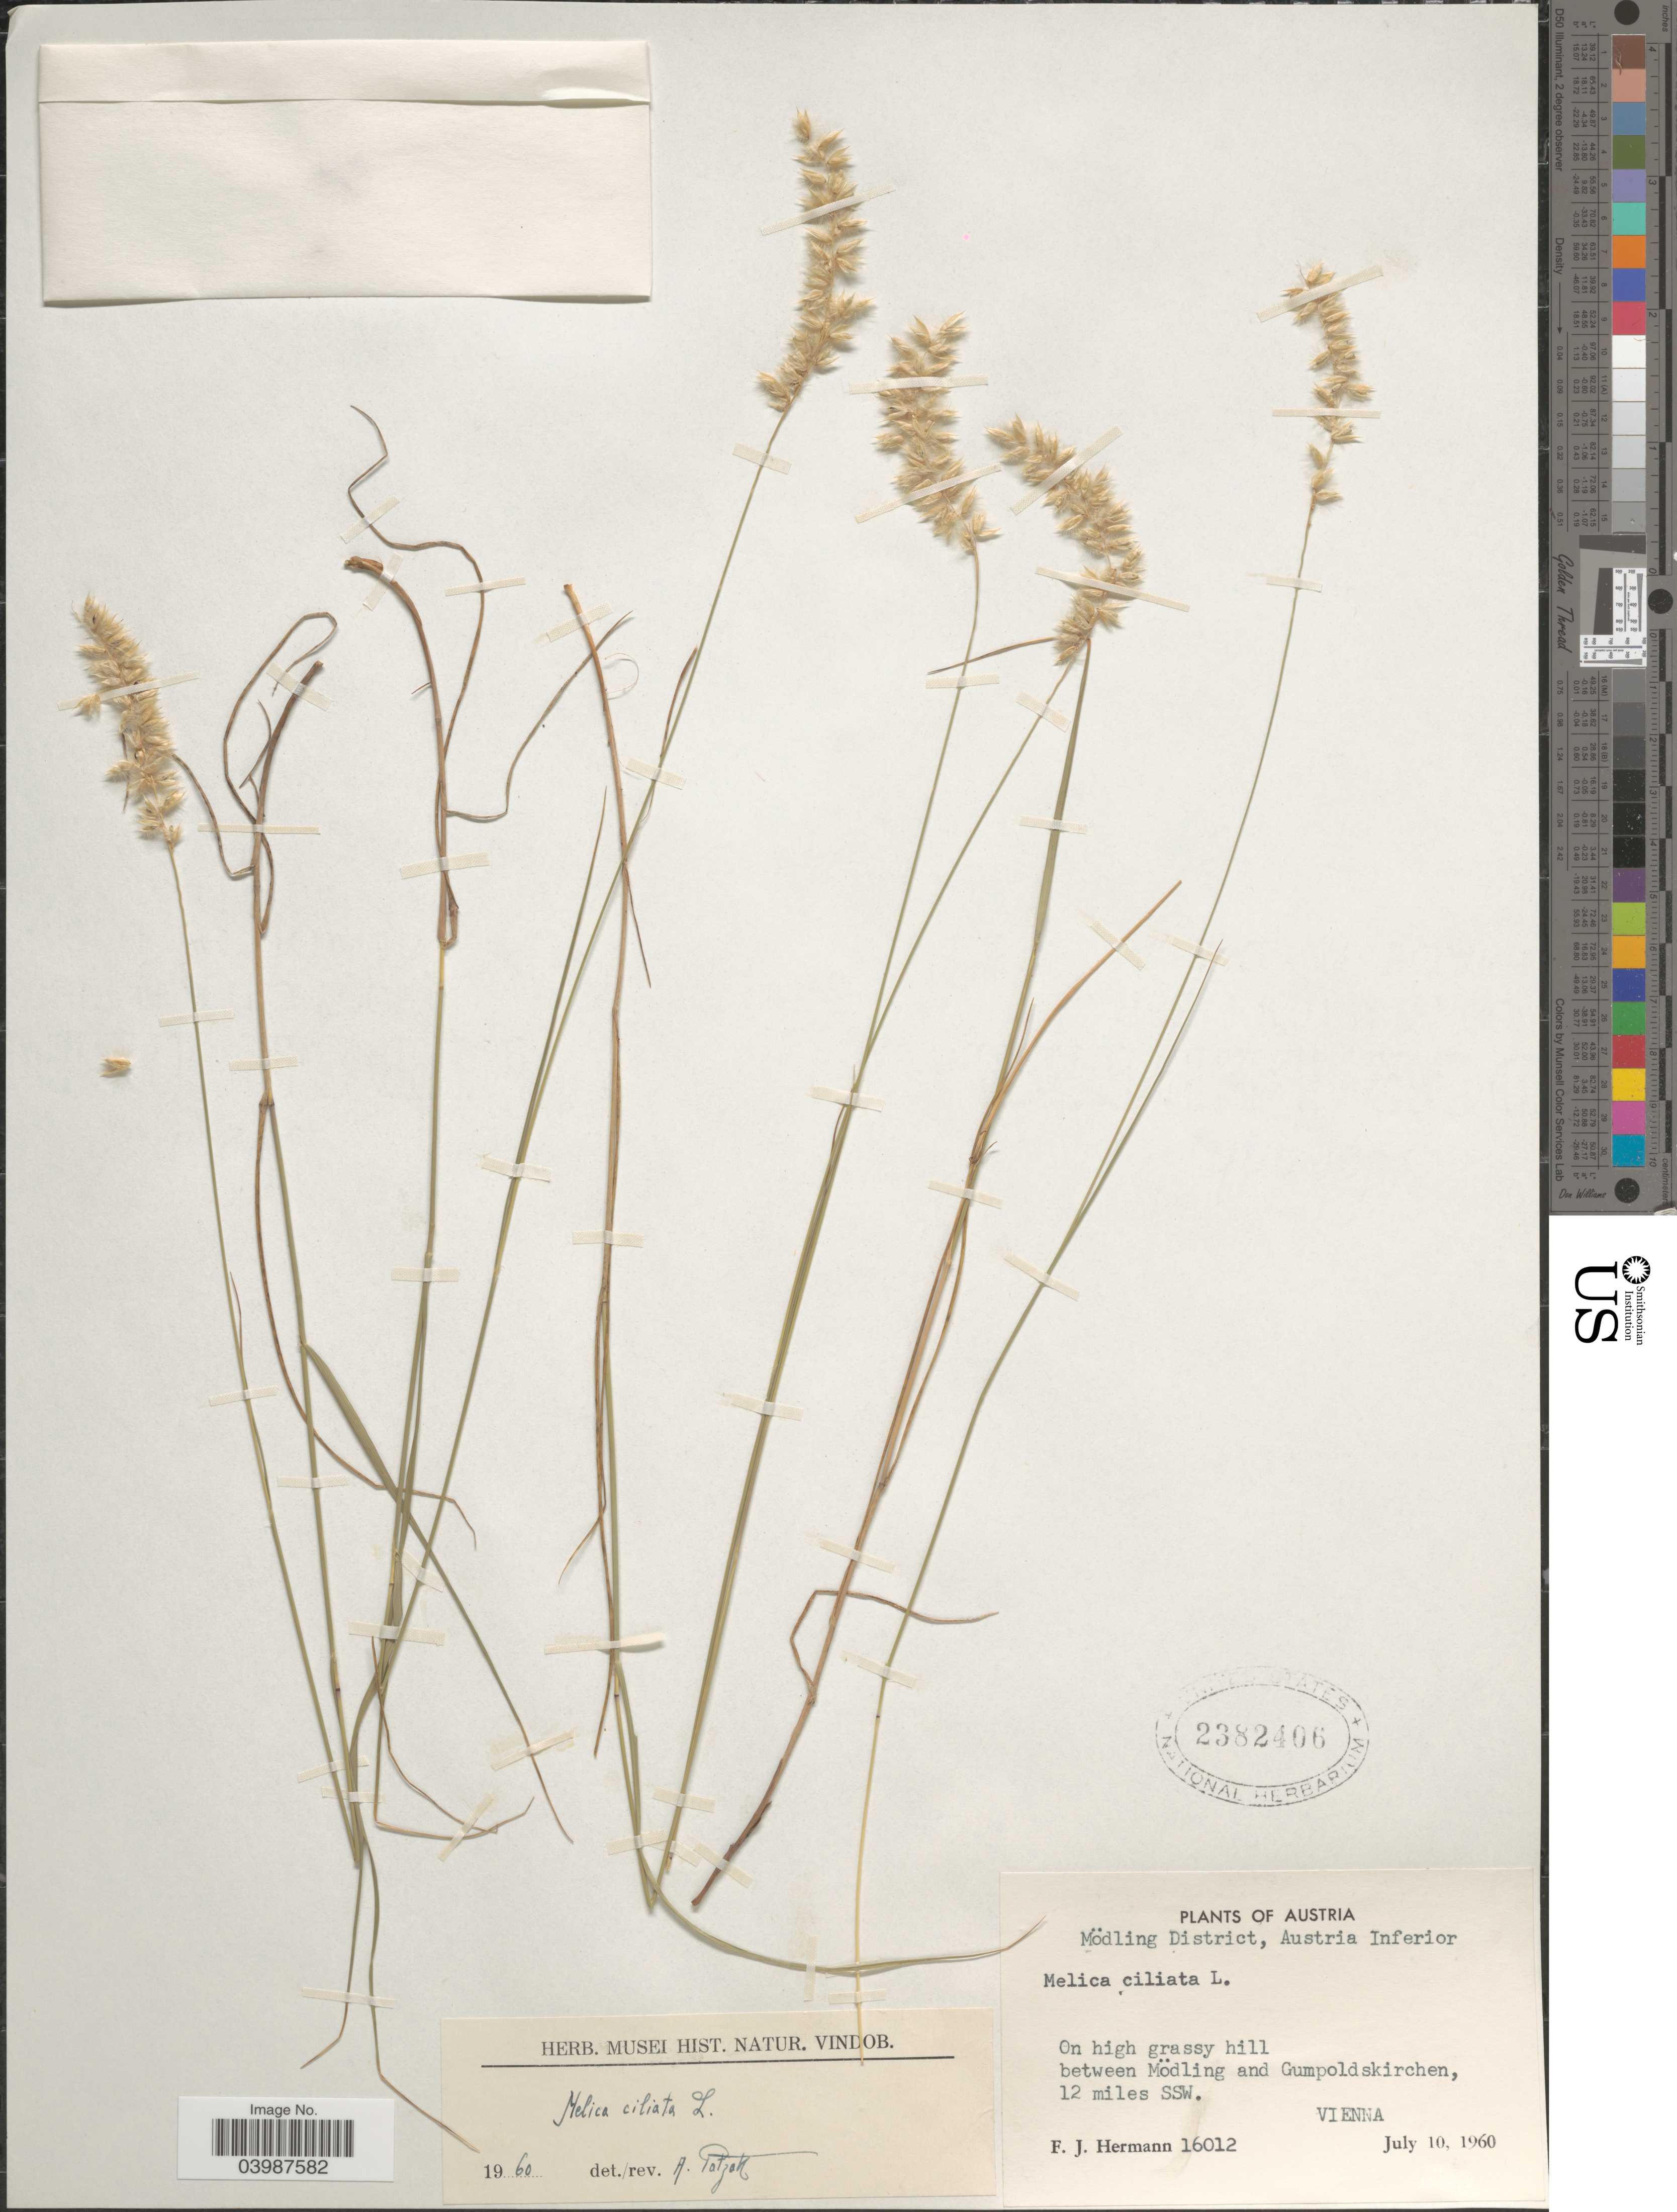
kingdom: Plantae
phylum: Tracheophyta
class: Liliopsida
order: Poales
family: Poaceae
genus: Melica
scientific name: Melica ciliata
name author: L.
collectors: F. J. Hermann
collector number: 16012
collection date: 1960-07-10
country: Austria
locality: Mödling District, Austria Inferior. On high grassy hill between Mödling and Gumpoldskirchen, 12 miles SSW. Vienna.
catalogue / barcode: US 2382406